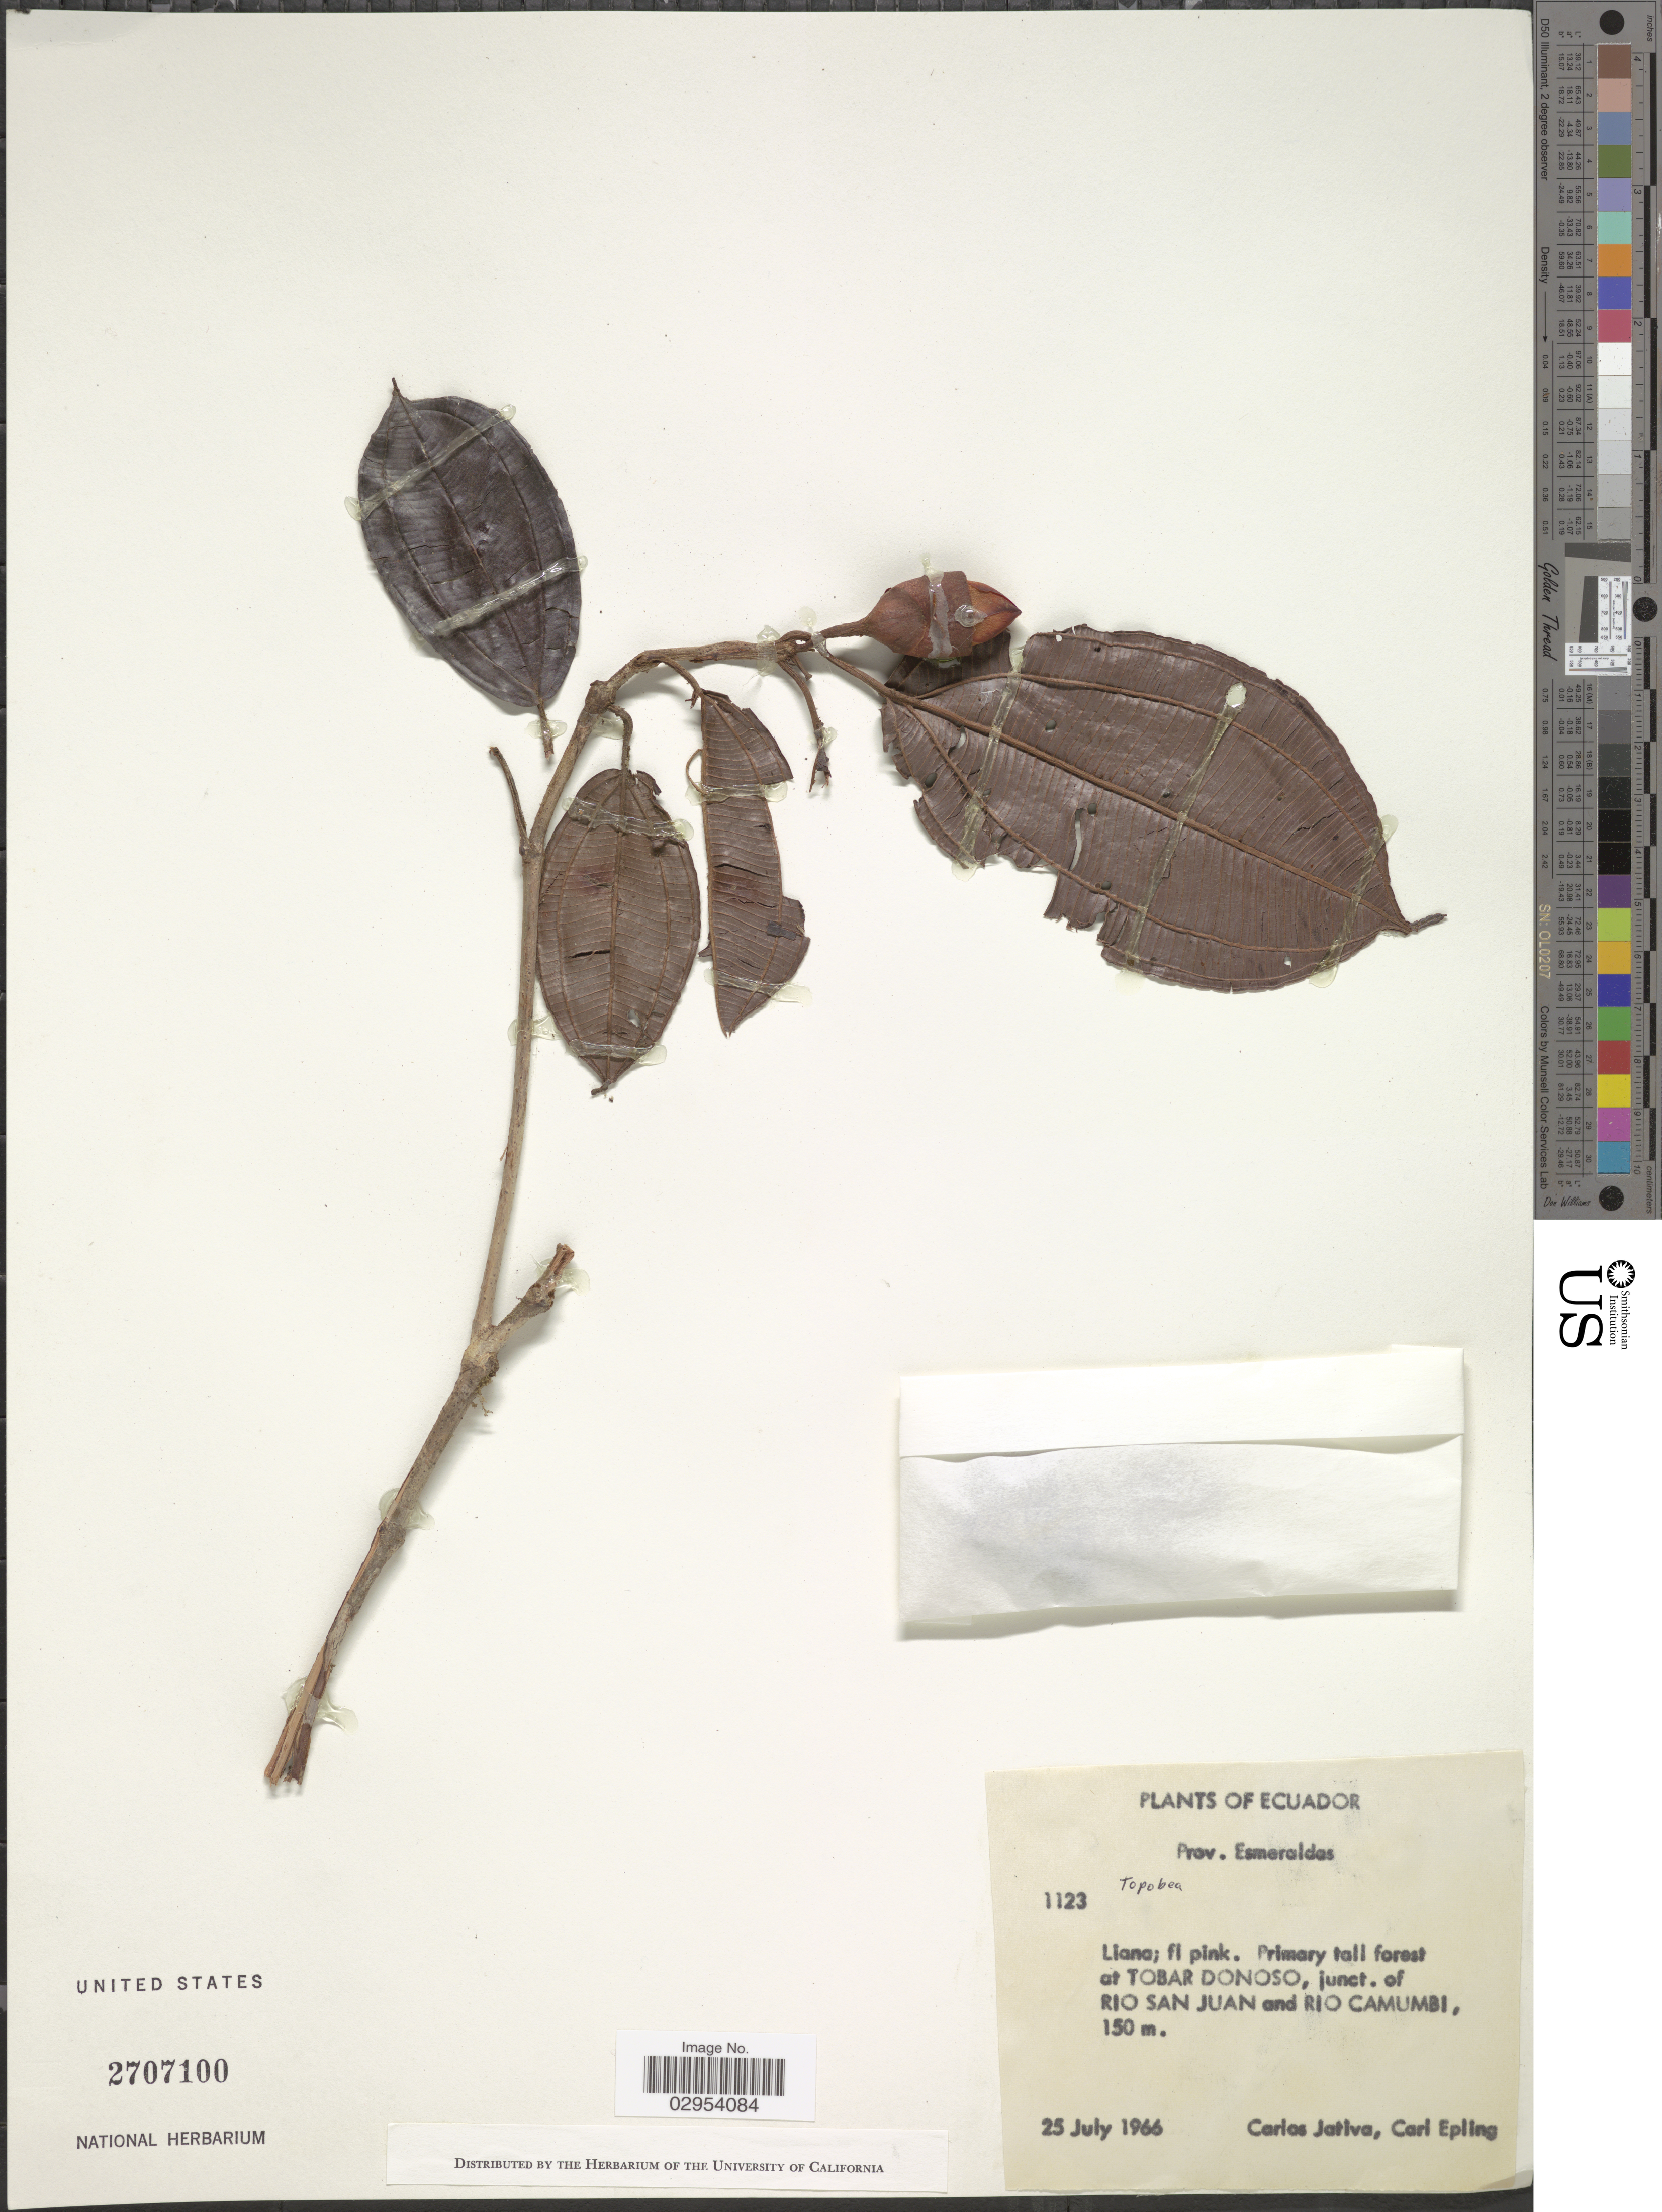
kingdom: Plantae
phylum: Tracheophyta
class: Magnoliopsida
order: Myrtales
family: Melastomataceae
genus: Topobea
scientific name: Topobea eplingii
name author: Wurdack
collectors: C. D. Játiva & C. C. Epling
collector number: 1123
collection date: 1966-07-25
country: Ecuador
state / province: Esmeraldas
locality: Tobar Donoso, junct. of Rio San Juan and Rio Camumbi.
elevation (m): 150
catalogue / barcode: US 2707100